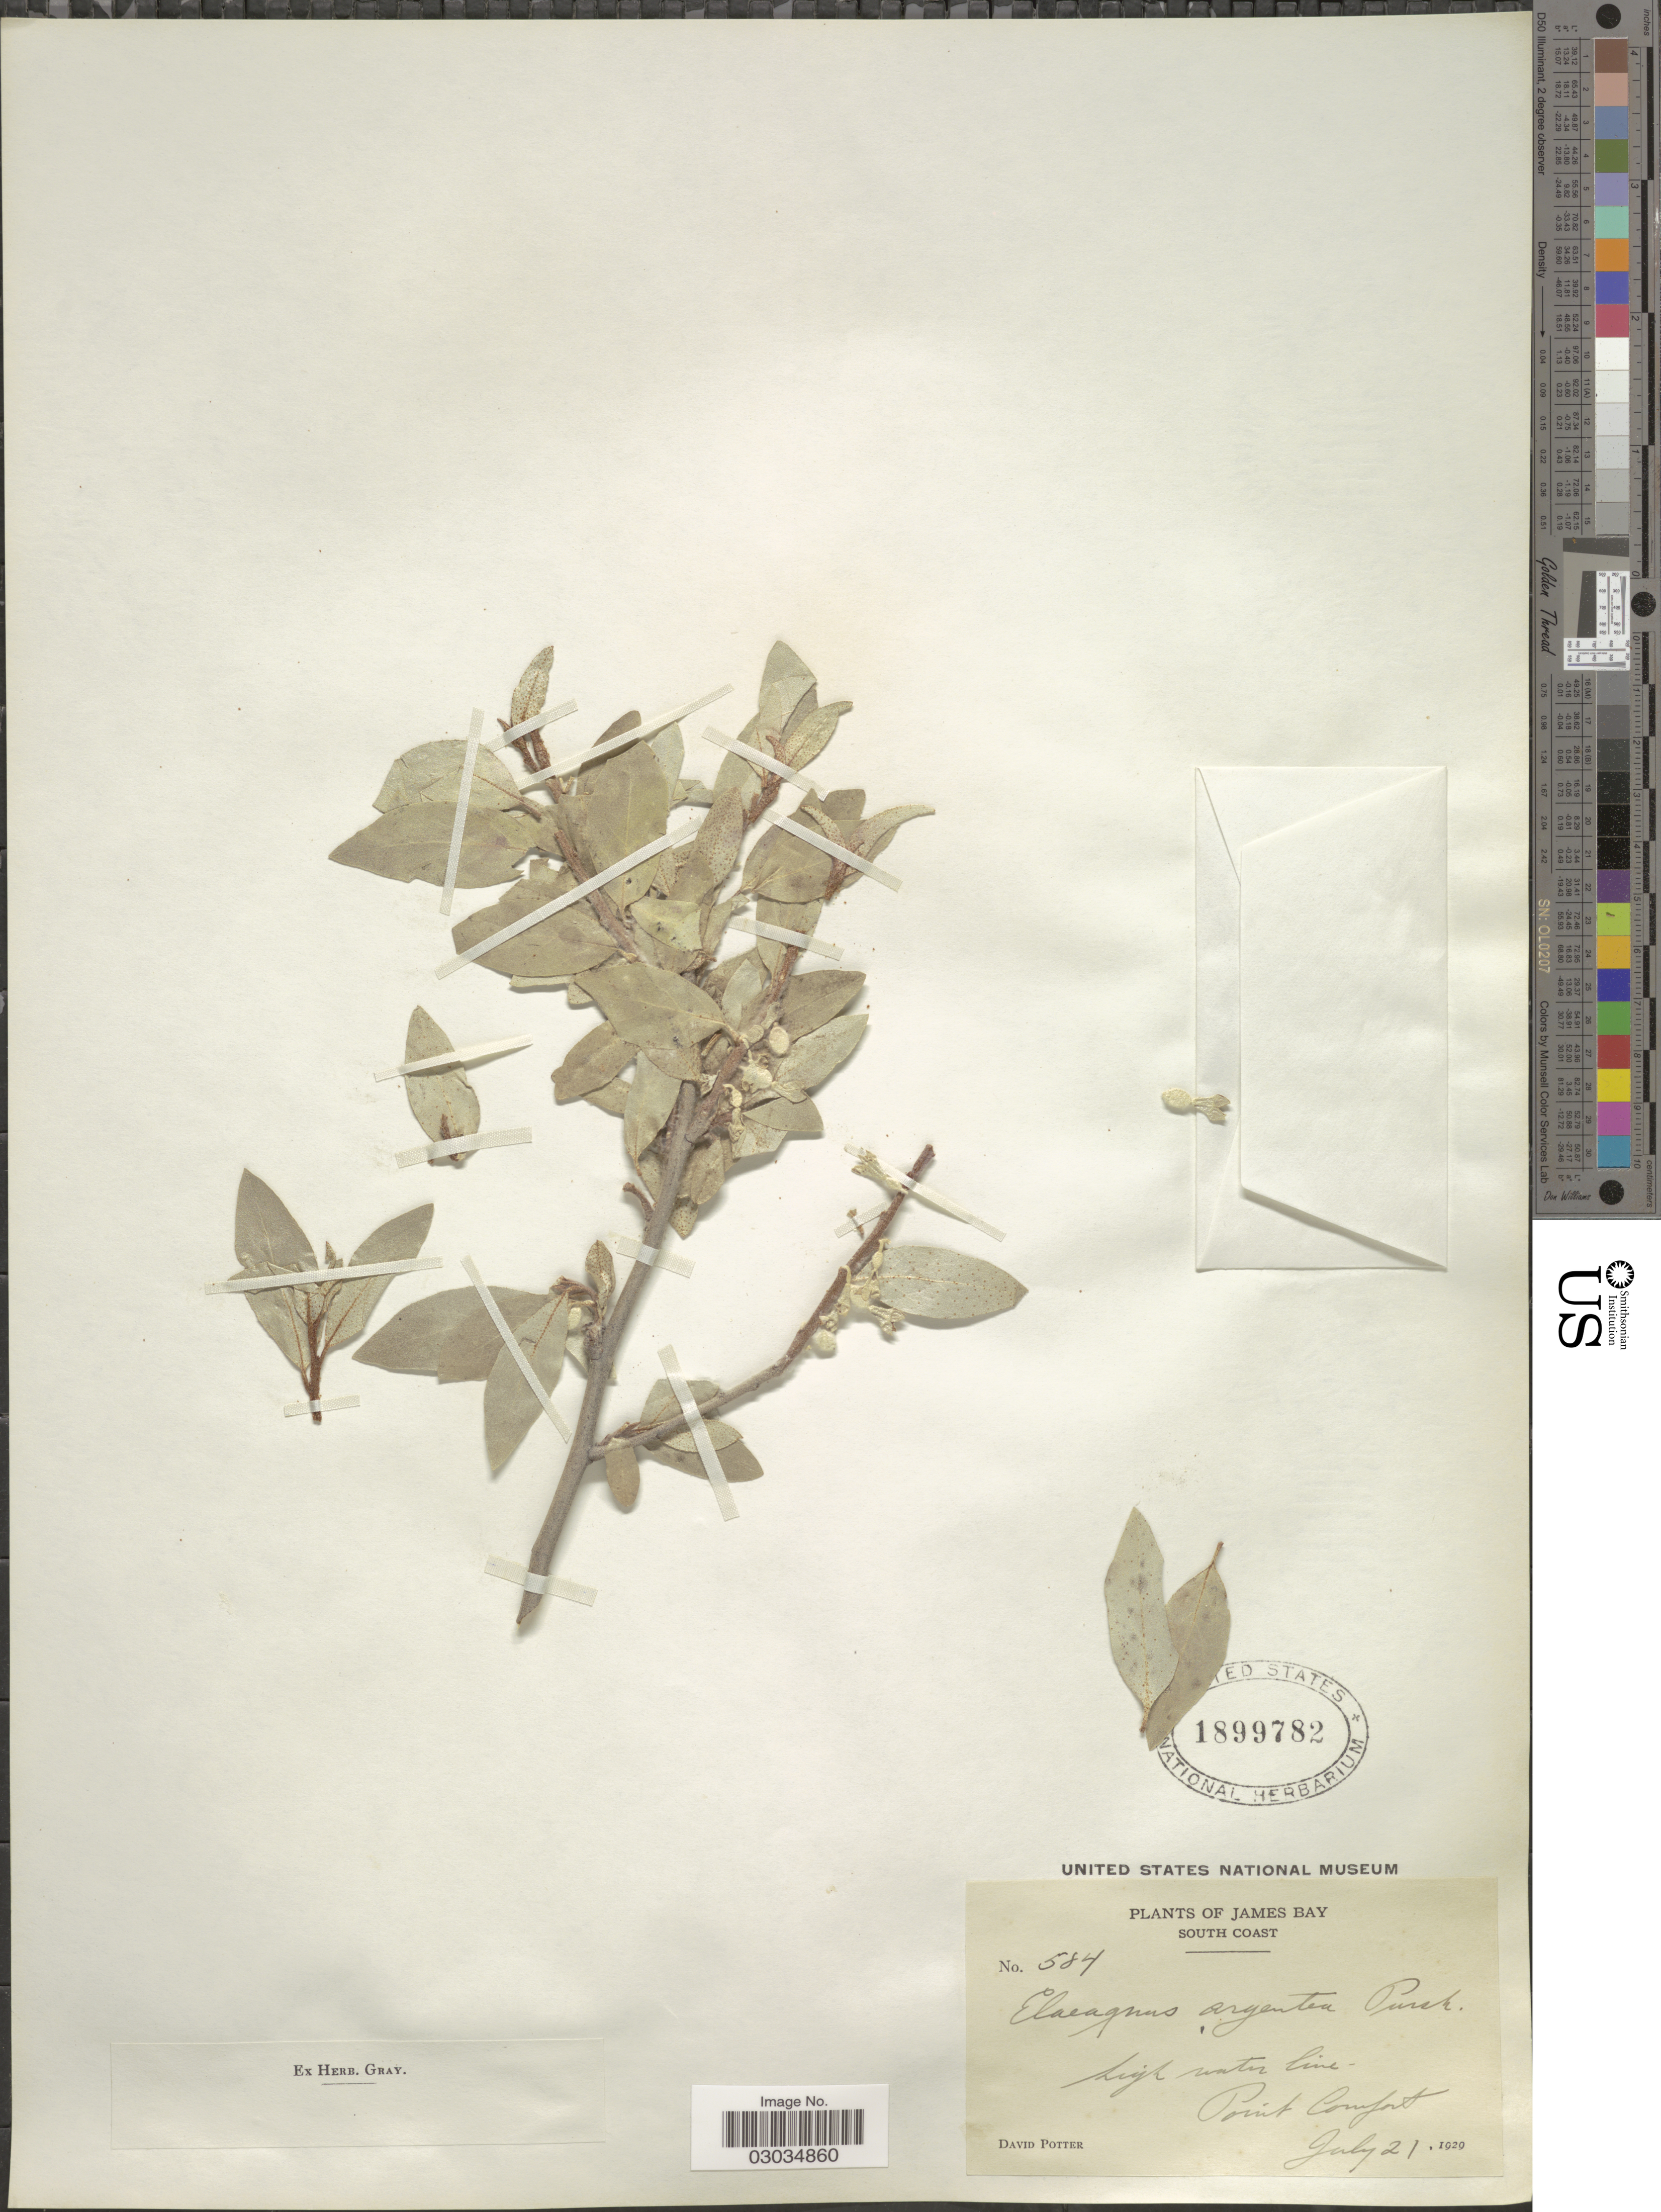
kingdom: Plantae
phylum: Tracheophyta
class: Magnoliopsida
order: Rosales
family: Elaeagnaceae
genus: Elaeagnus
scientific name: Elaeagnus commutata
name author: Bernh. ex Rydb.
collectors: D. Potter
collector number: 584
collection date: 1929-07-21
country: Canada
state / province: Nunavut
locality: James Bay, South Coast, Point Comfort.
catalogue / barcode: US 1899782